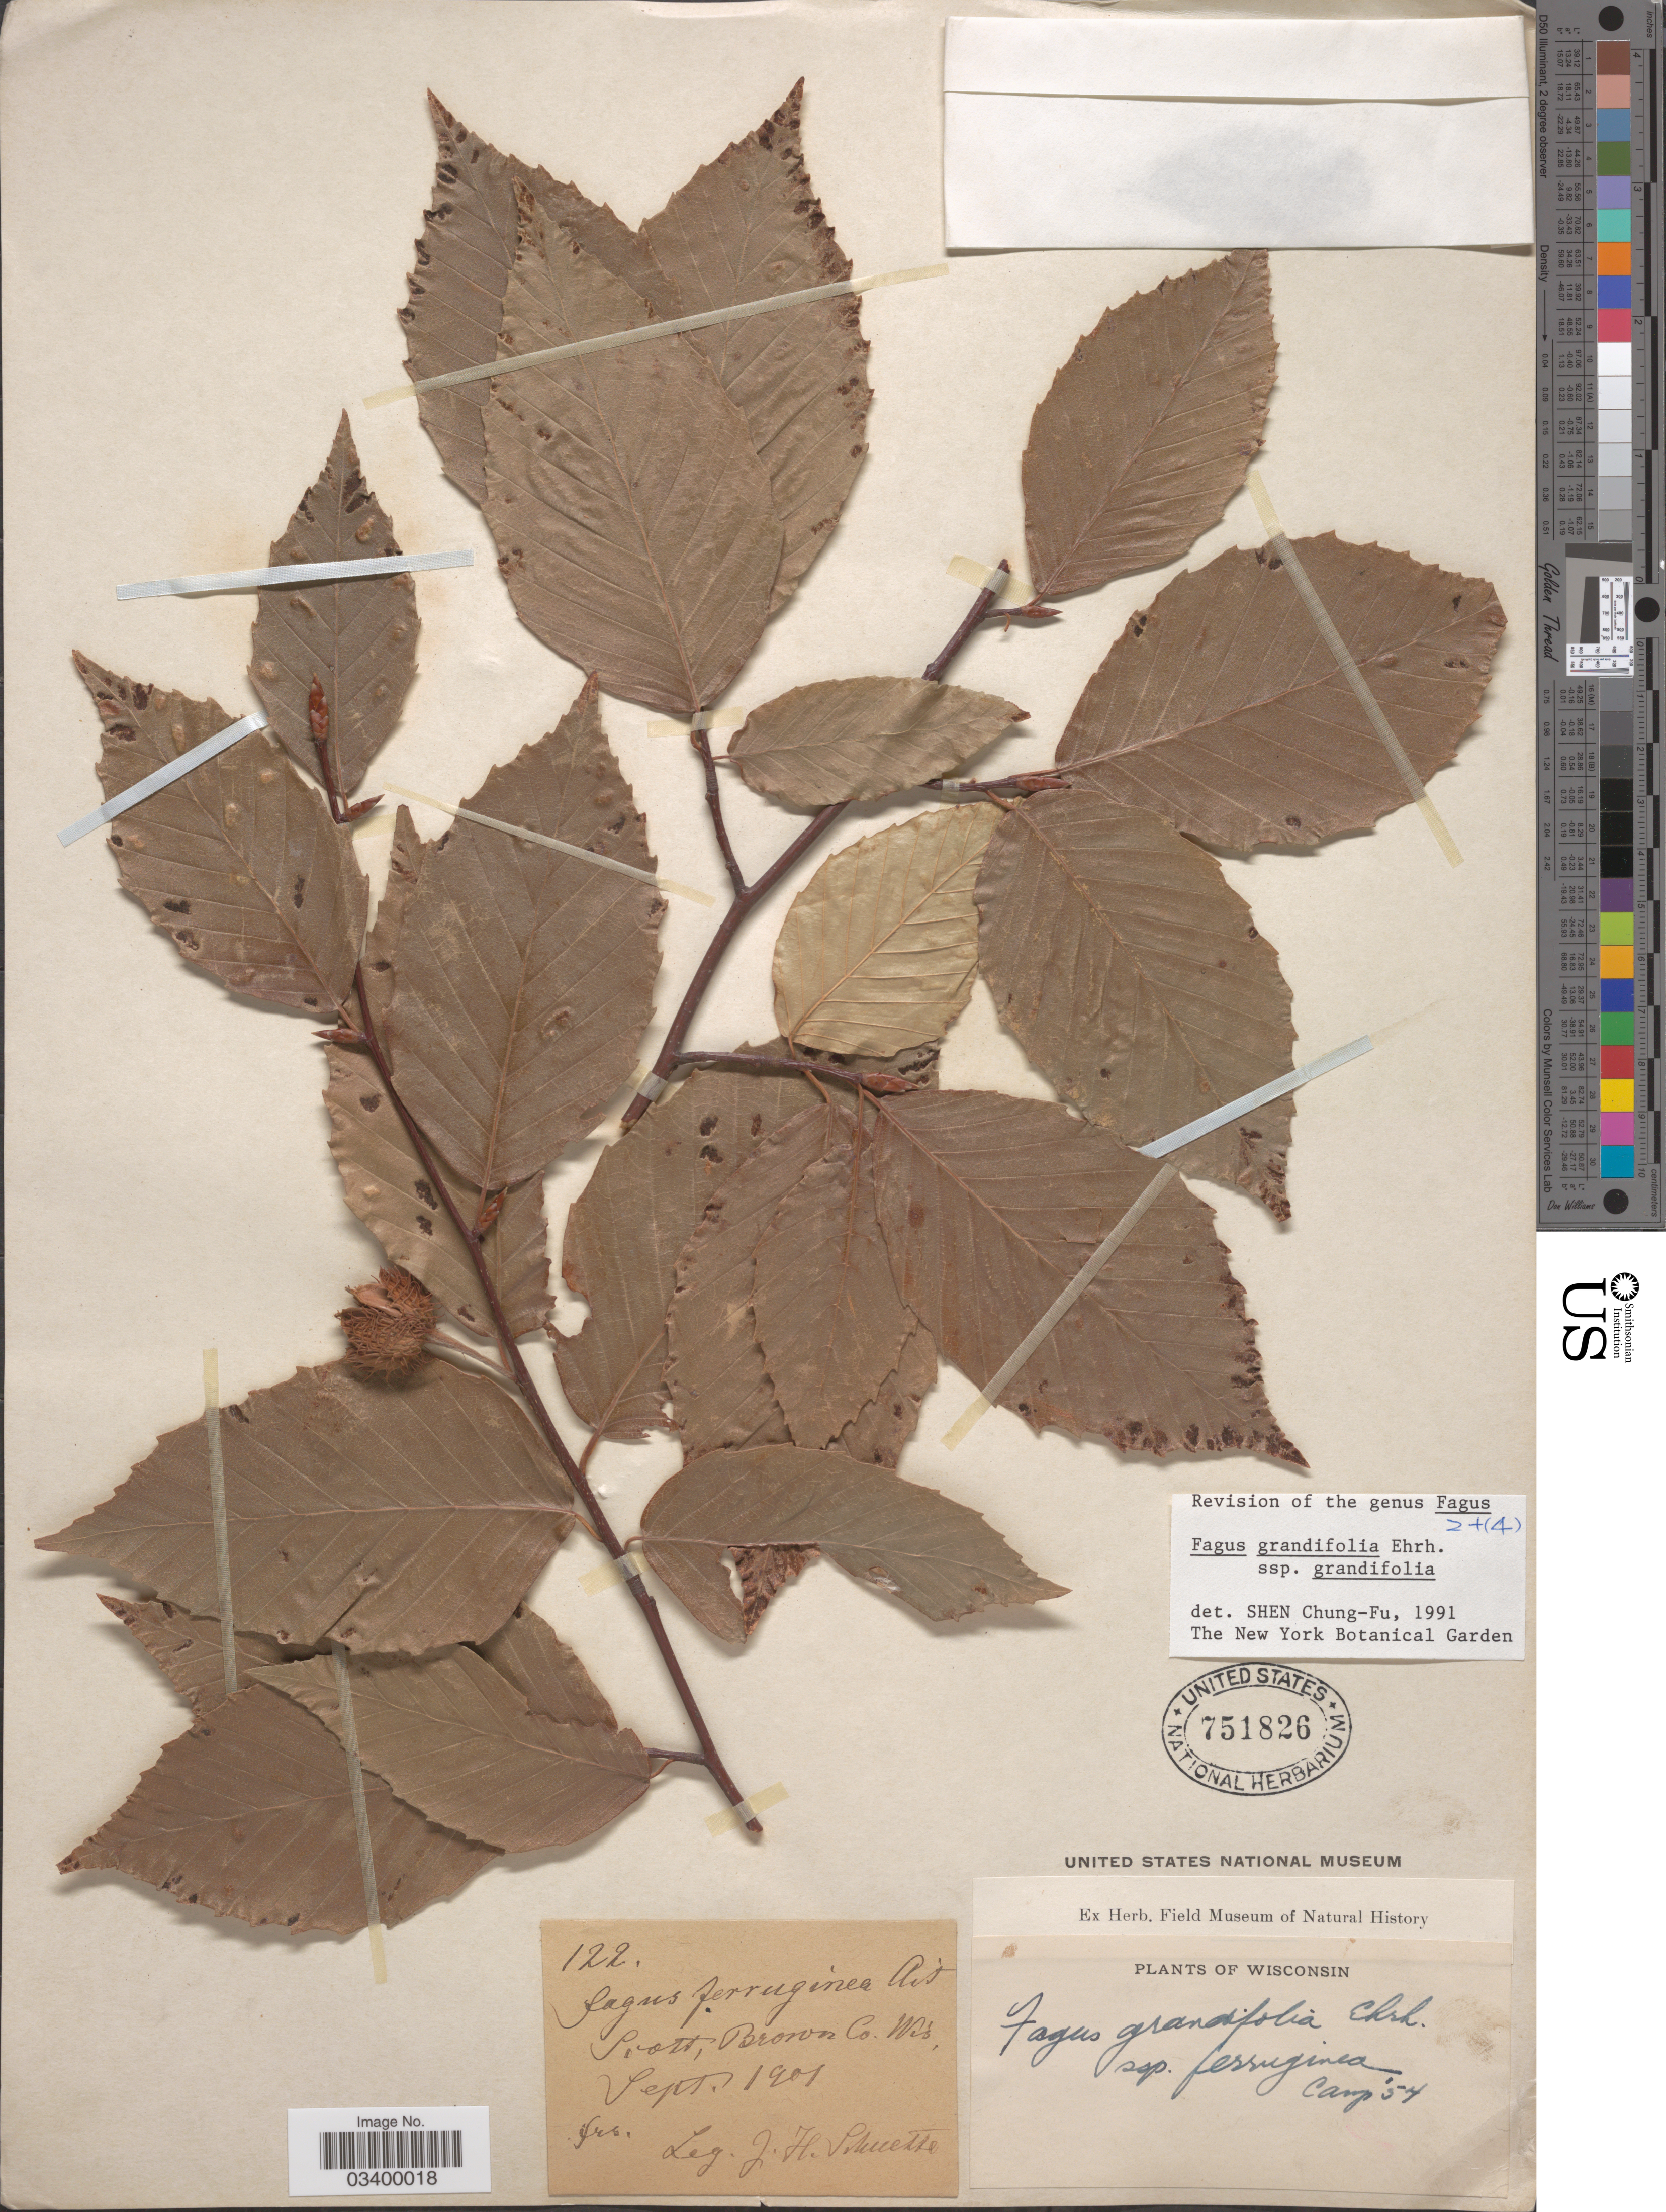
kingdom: Plantae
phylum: Tracheophyta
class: Magnoliopsida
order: Fagales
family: Fagaceae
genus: Fagus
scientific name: Fagus grandifolia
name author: Ehrh.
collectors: J. H. Schuette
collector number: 122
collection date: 1901-09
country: United States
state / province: Wisconsin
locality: Scott, Brown Co.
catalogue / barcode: US 751826